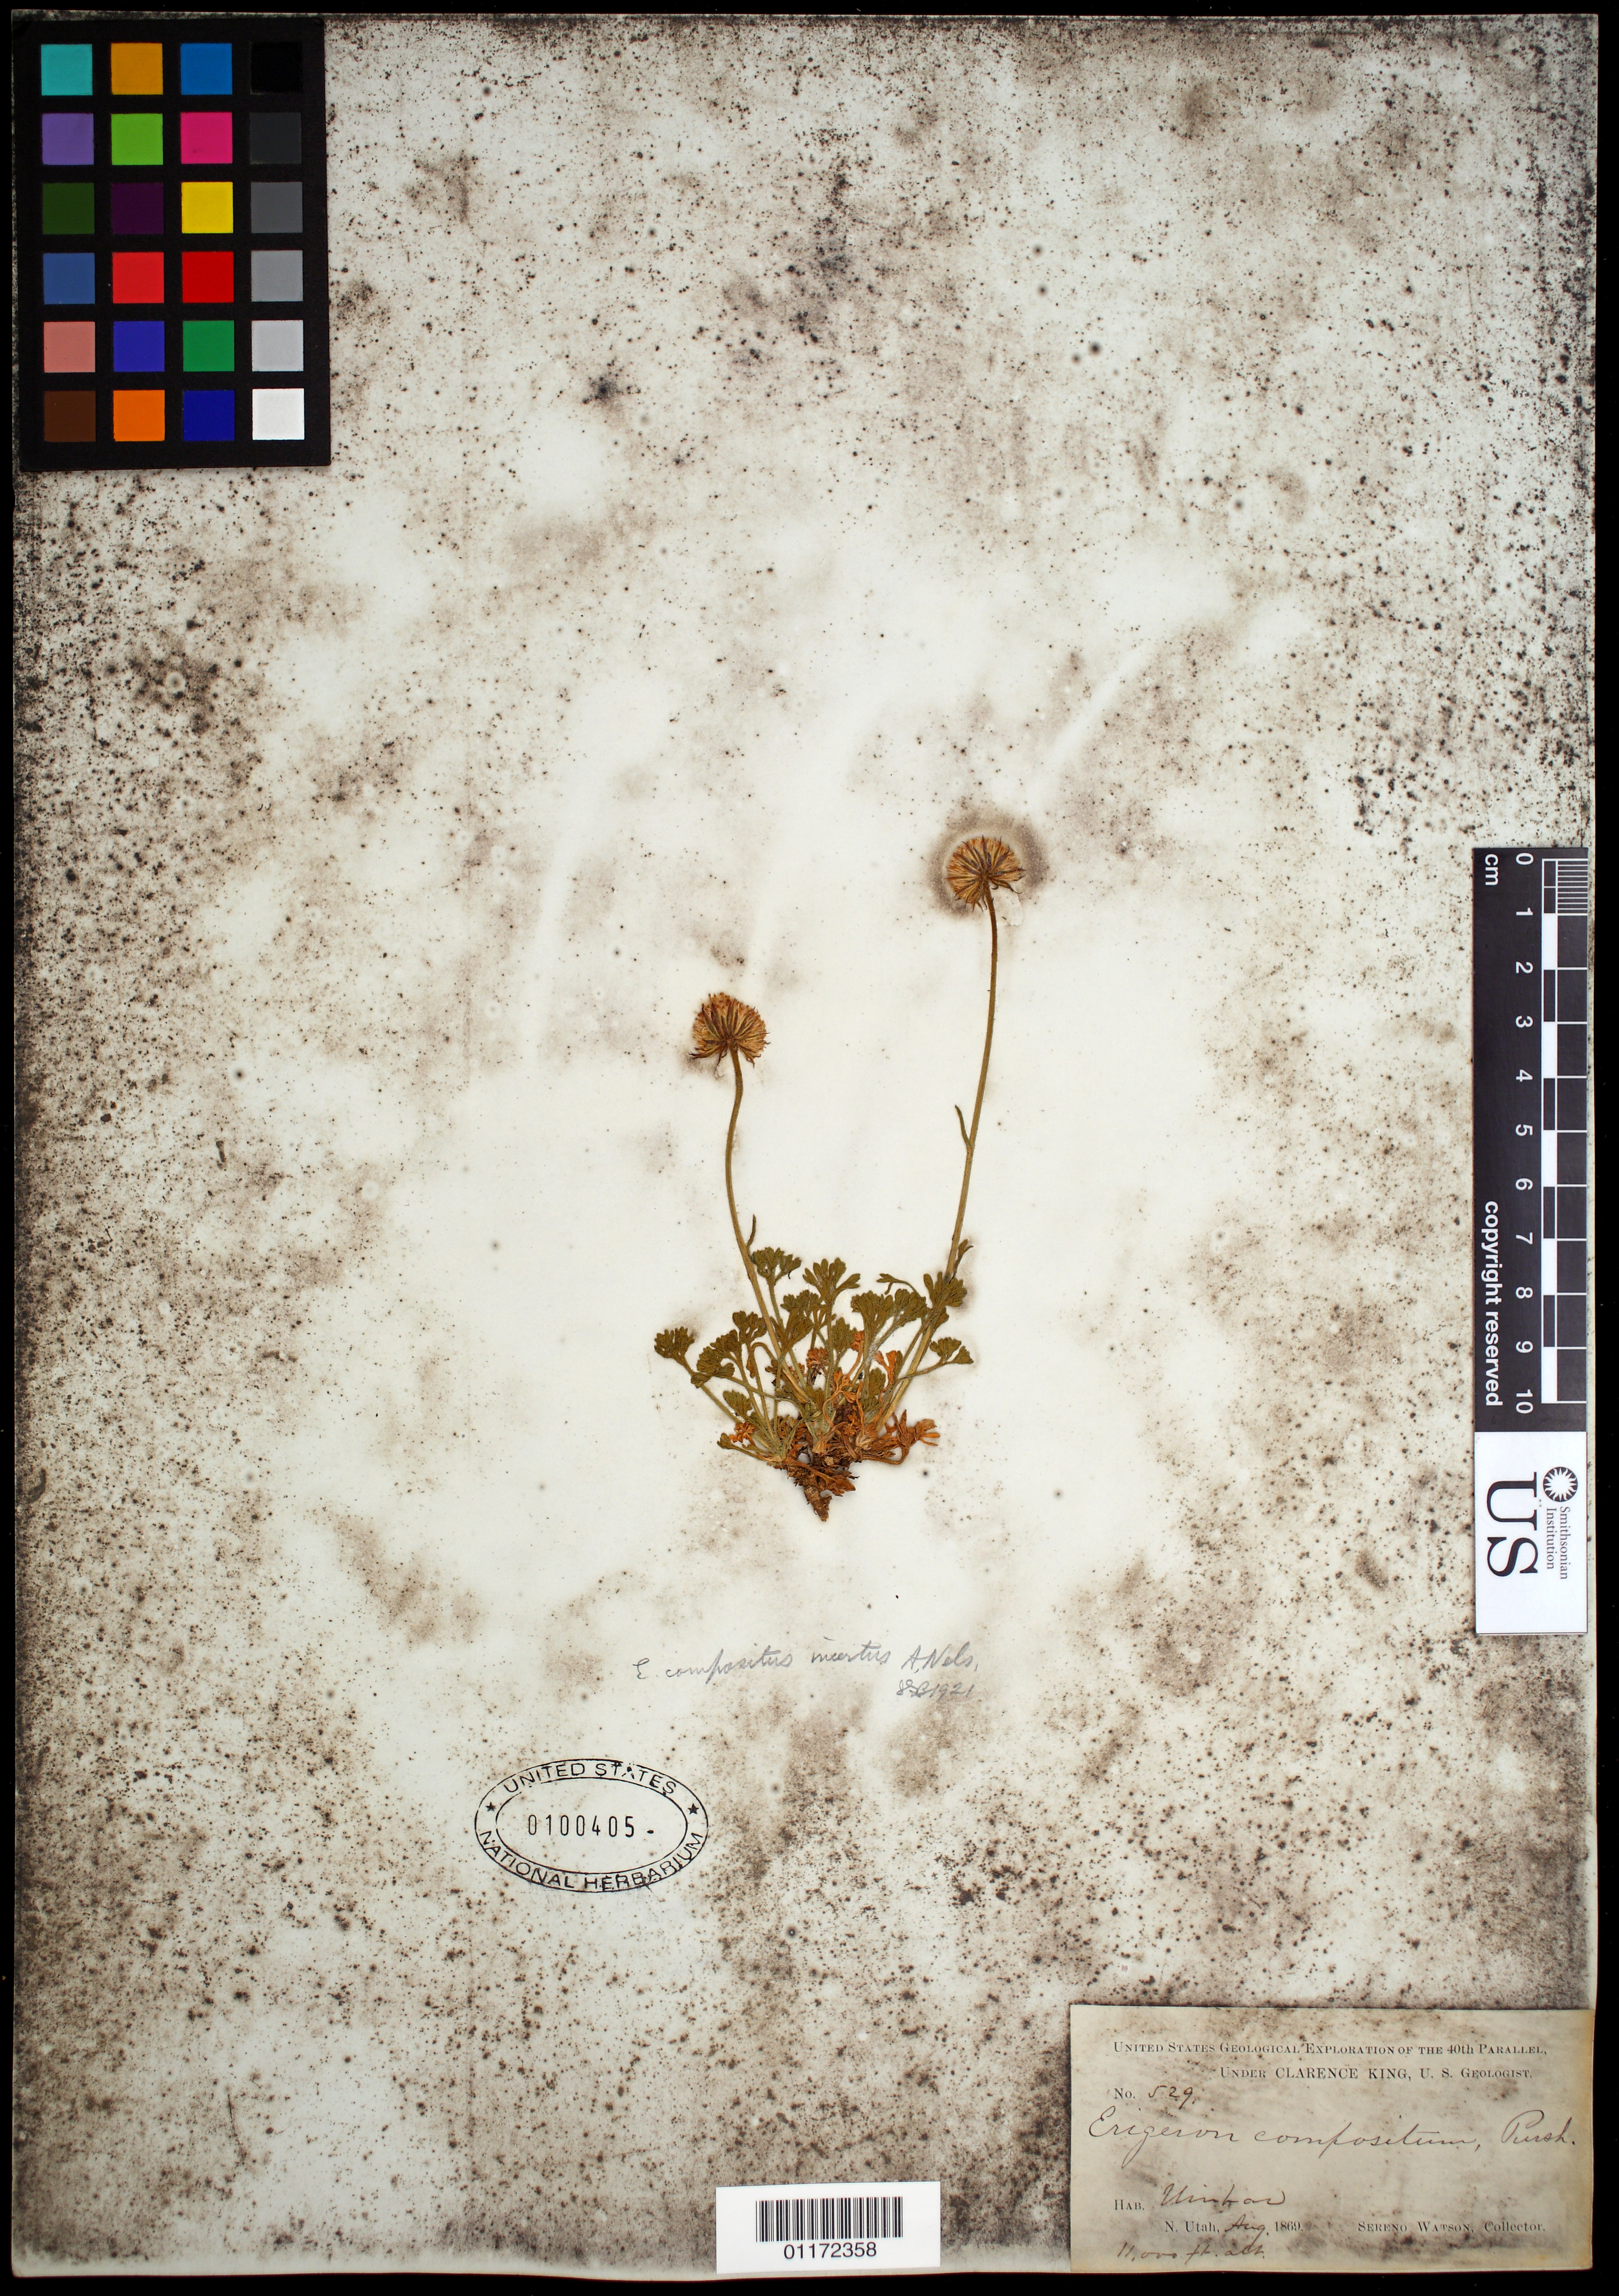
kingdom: Plantae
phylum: Tracheophyta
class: Magnoliopsida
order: Asterales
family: Asteraceae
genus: Erigeron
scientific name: Erigeron compositus var. incertus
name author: A. Nelson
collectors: S. Watson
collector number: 529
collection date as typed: Aug 1869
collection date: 1869-08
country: United States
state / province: Utah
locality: Uintas, "Exploration of the 40th Parallel"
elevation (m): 3353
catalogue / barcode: US 100405